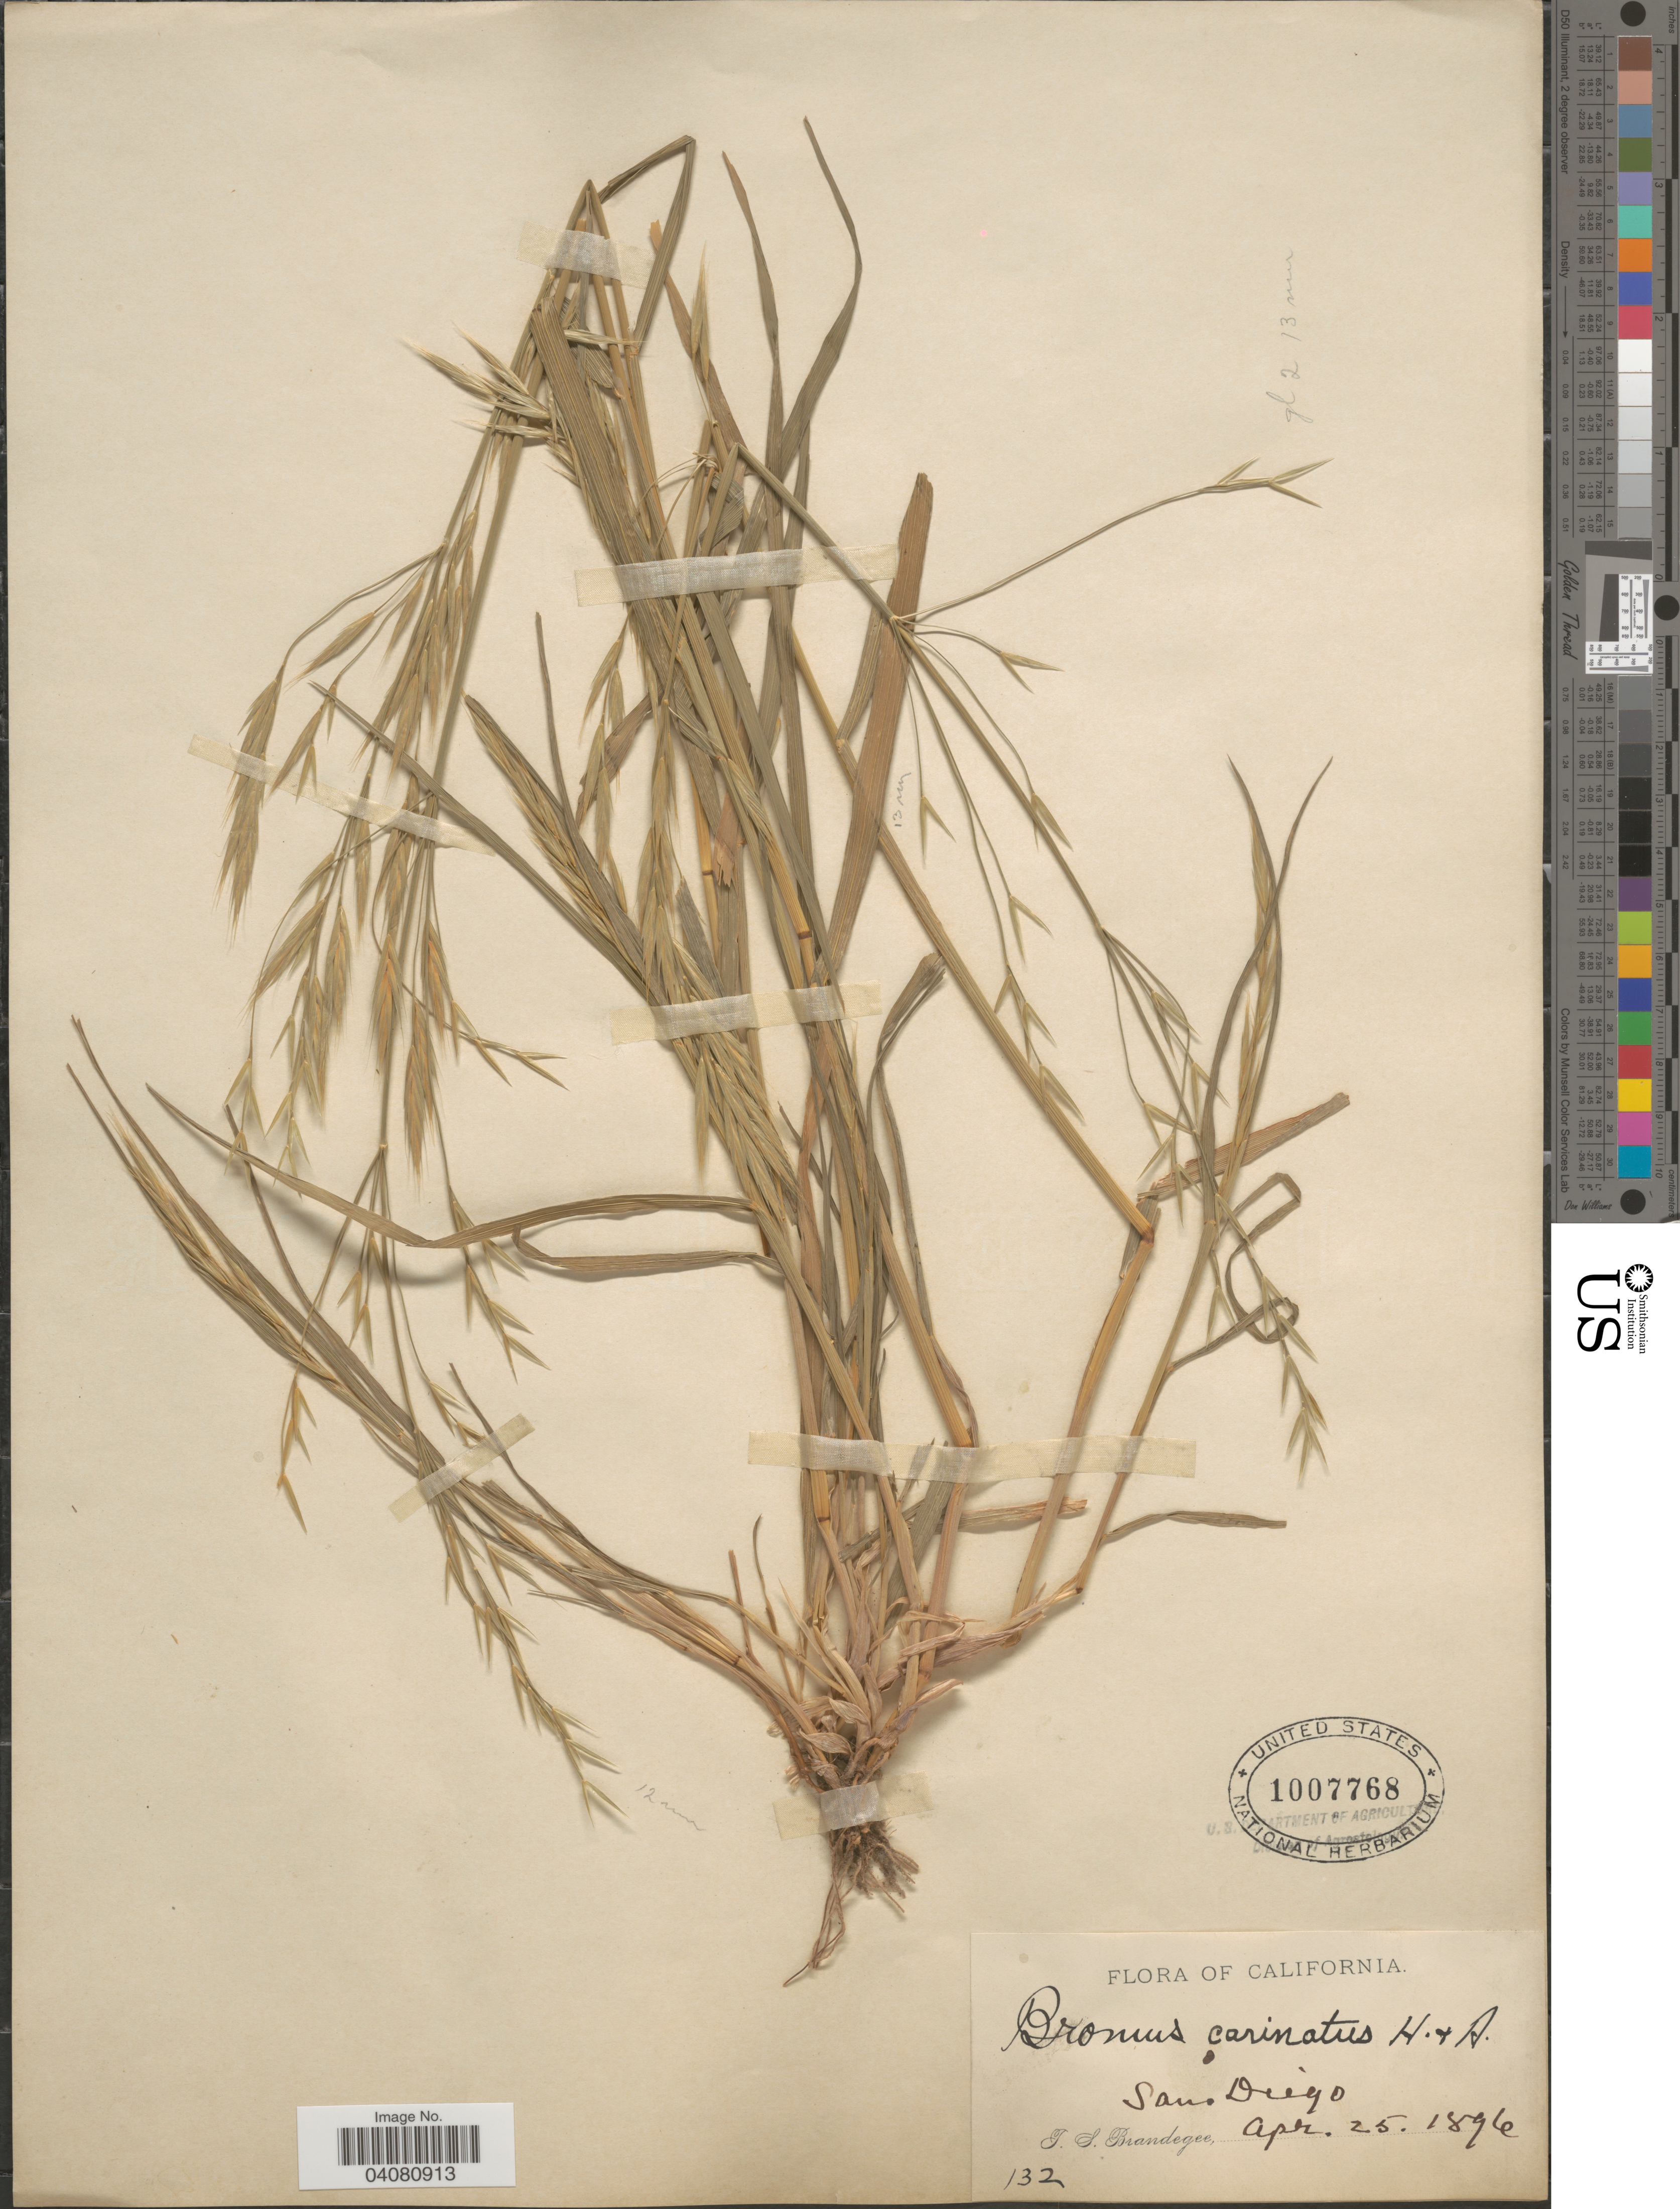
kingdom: Plantae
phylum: Tracheophyta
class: Liliopsida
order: Poales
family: Poaceae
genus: Bromus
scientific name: Bromus carinatus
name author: Hook. & Arn.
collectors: T. S. Brandegee (herbarium)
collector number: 132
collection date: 1896-04-25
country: United States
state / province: California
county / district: San Diego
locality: San Diego.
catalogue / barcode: US 1007768